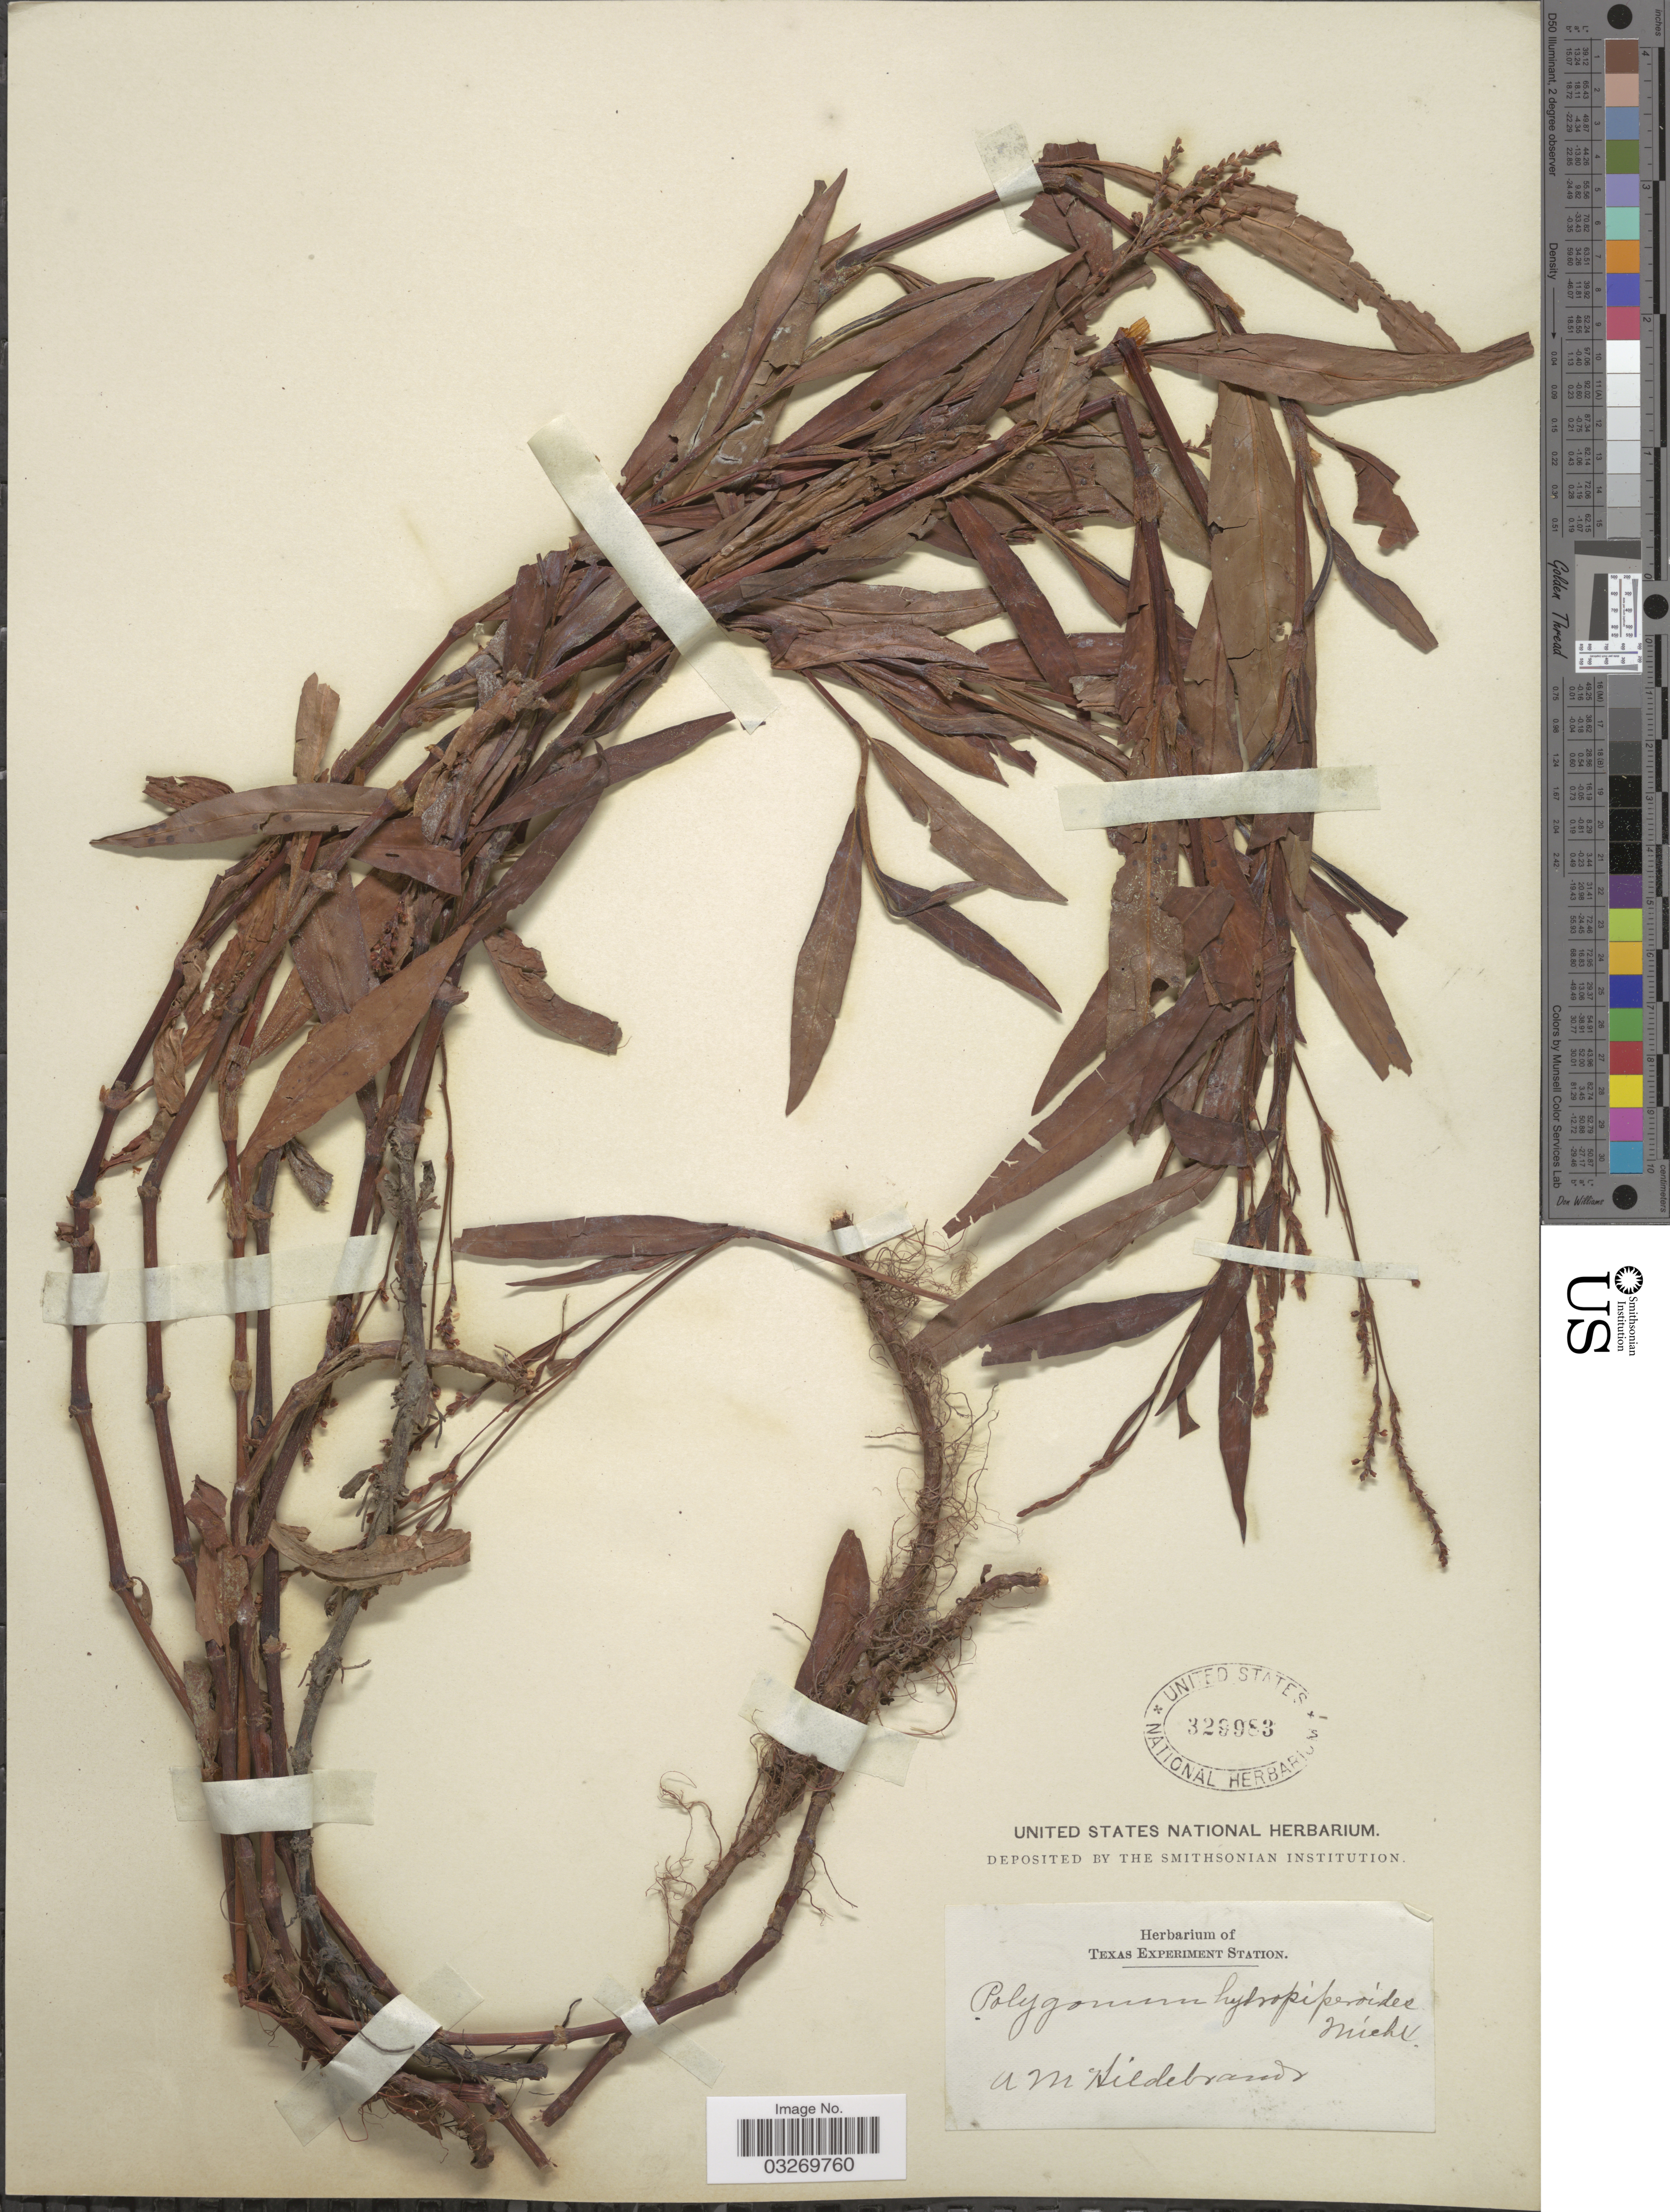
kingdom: Plantae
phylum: Tracheophyta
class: Magnoliopsida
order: Caryophyllales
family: Polygonaceae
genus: Persicaria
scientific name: Persicaria hydropiperoides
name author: (Michx.) Small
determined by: Atha, D. E.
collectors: A. Hildebrand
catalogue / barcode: US 329983